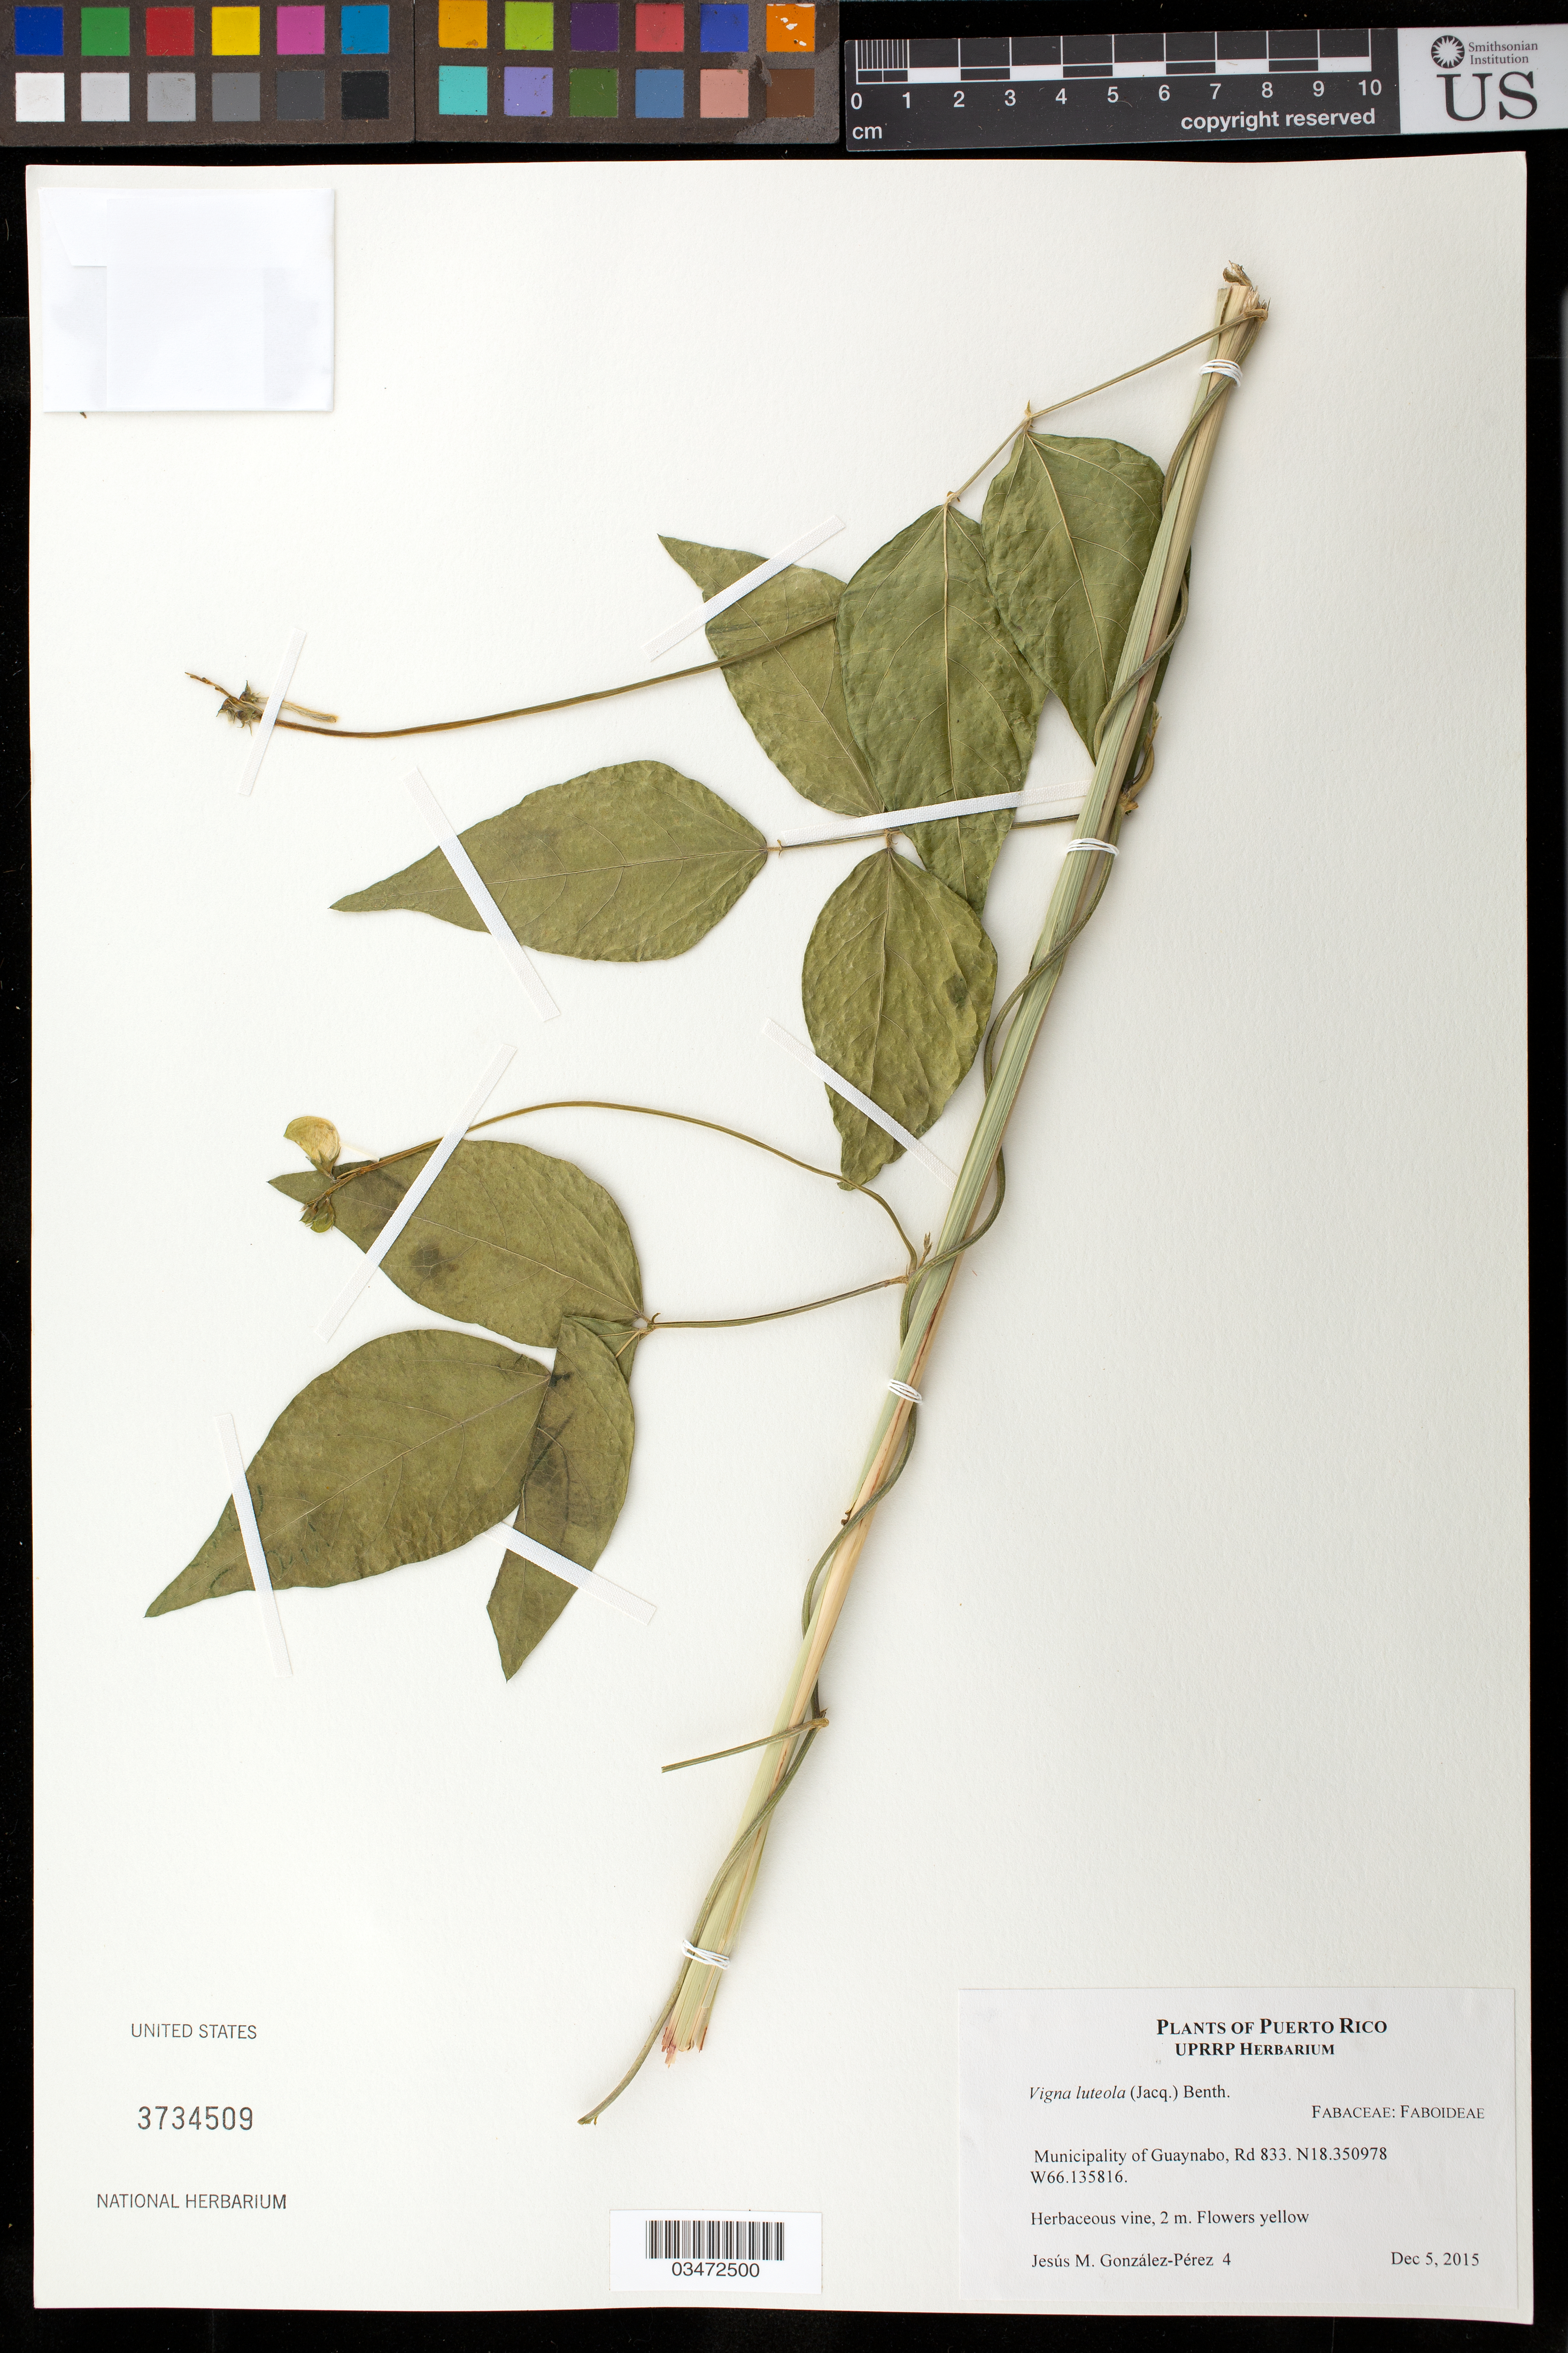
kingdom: Plantae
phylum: Tracheophyta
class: Magnoliopsida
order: Fabales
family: Fabaceae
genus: Vigna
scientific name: Vigna luteola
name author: (Jacq.) Benth.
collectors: J. González-Pérez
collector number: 4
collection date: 2015-12-05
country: Puerto Rico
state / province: Guayama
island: Puerto Rico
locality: Mun. Guayama, Rd 833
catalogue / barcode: US 3734509